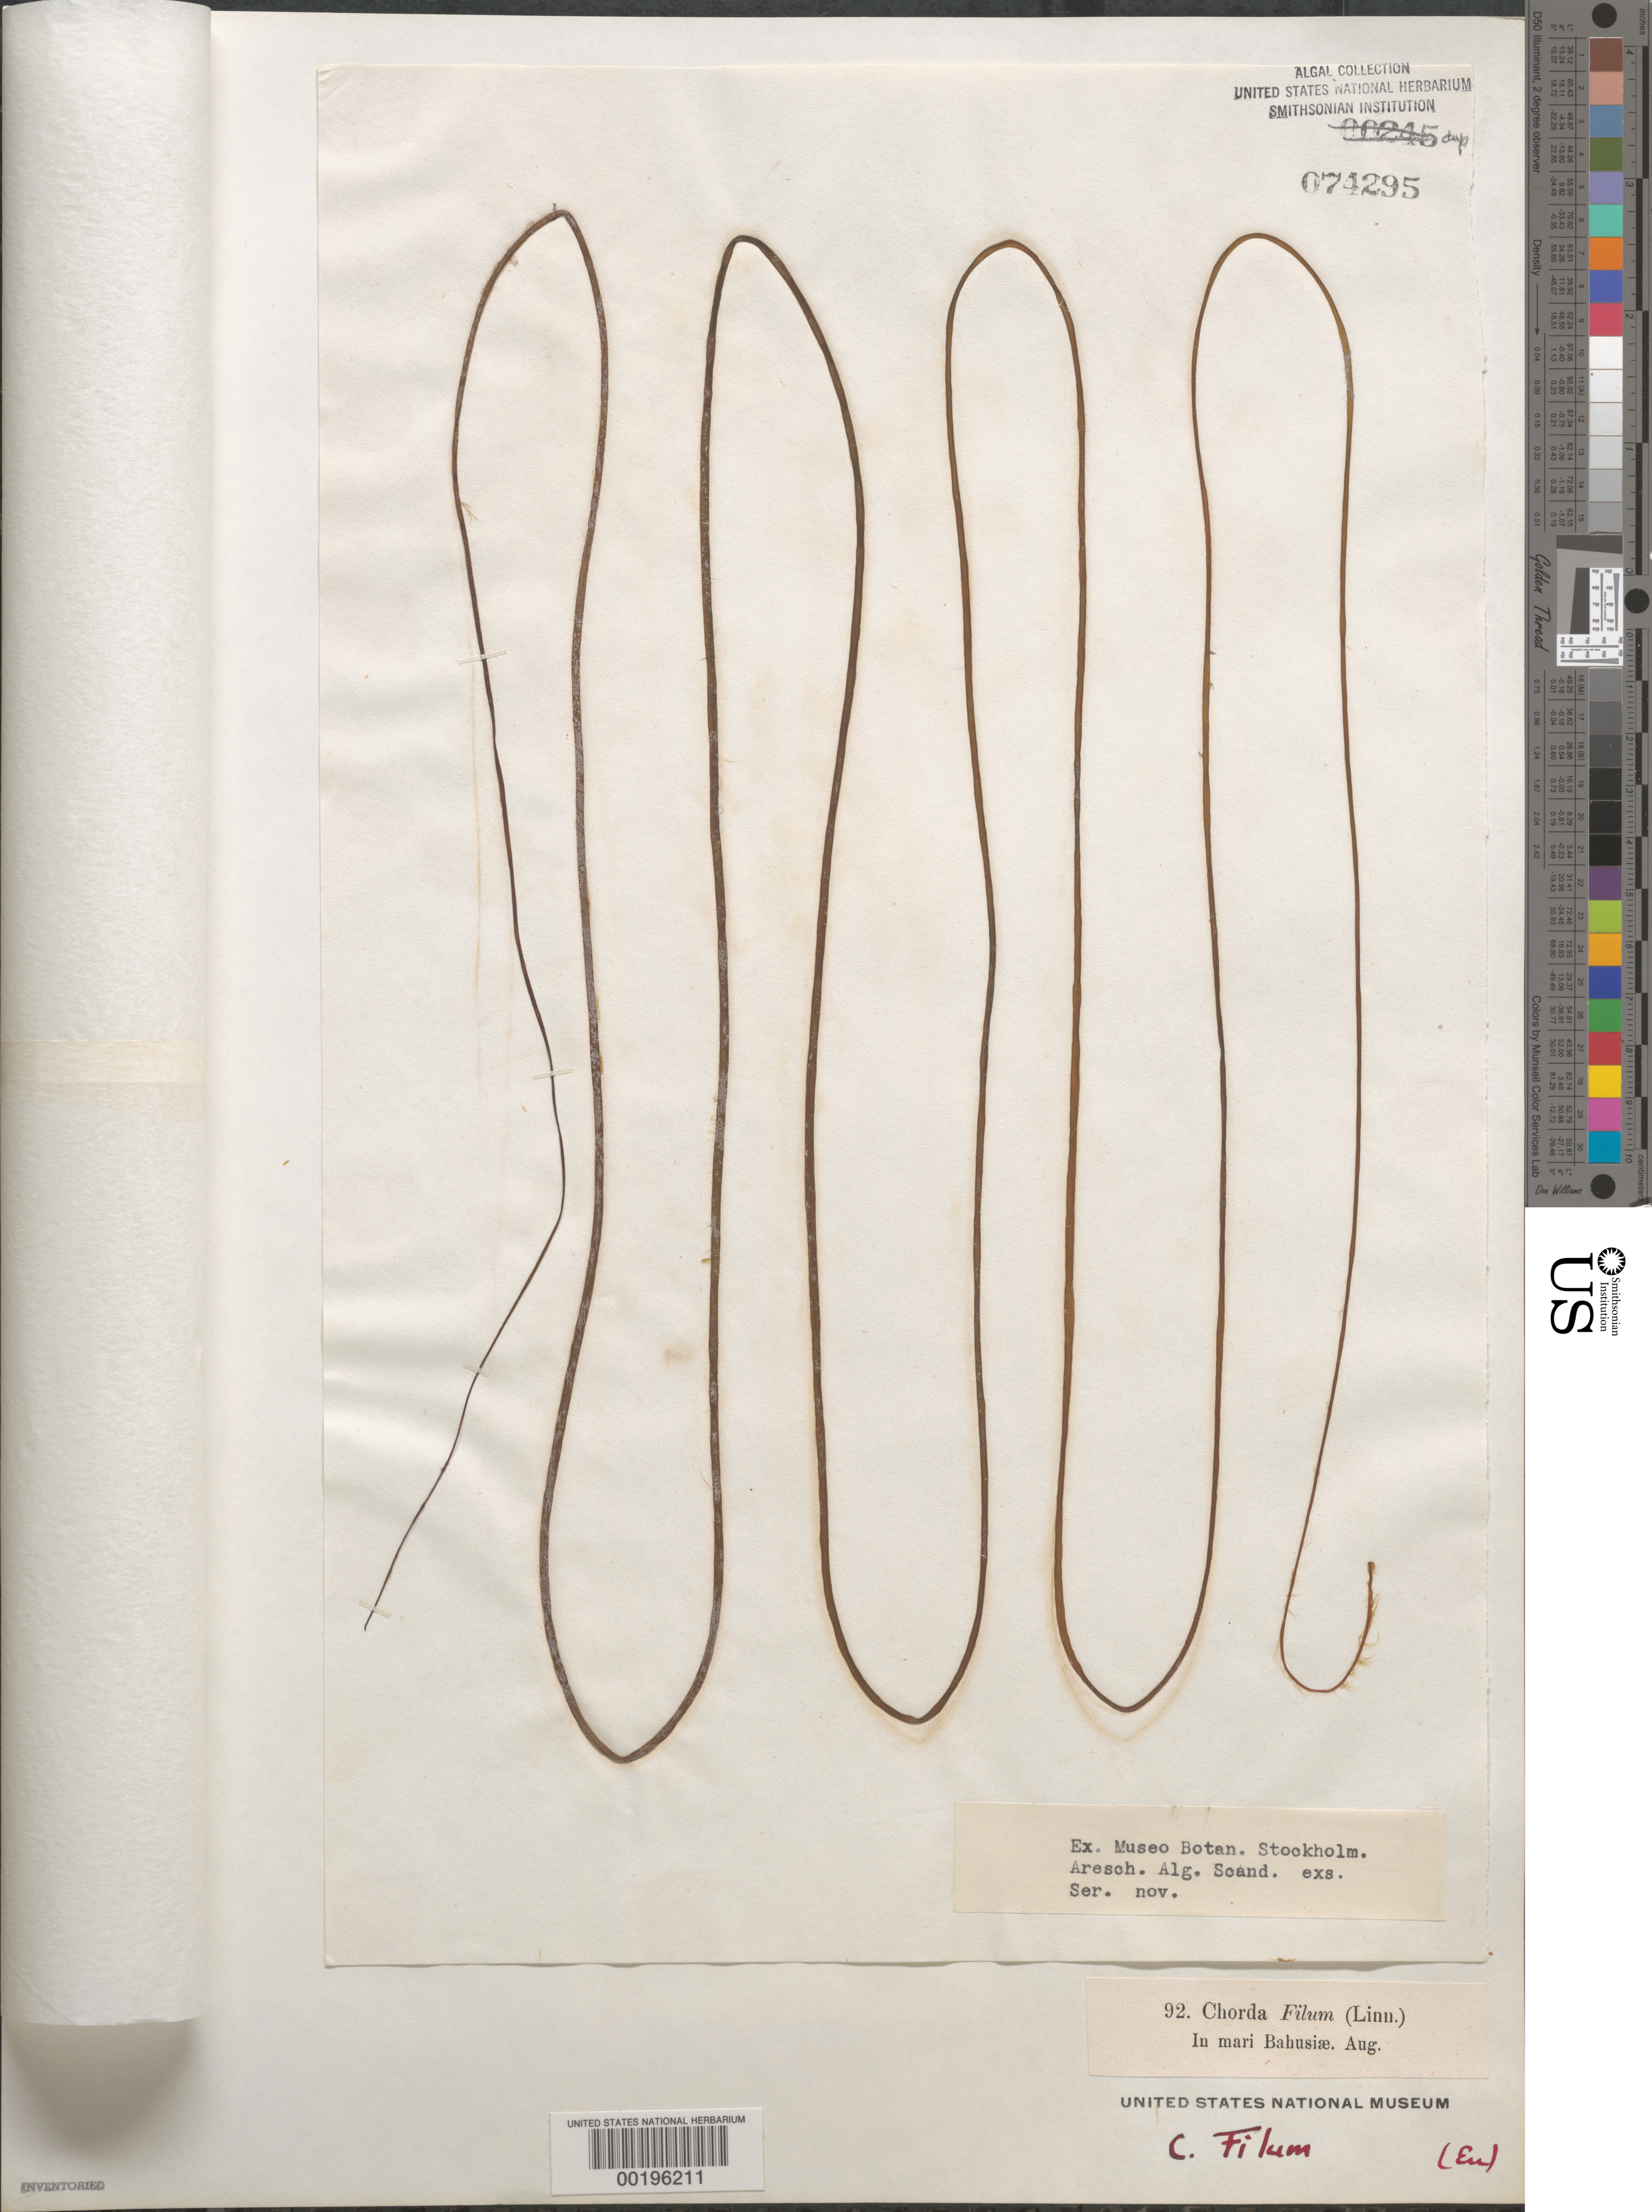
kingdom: Chromista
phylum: Ochrophyta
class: Phaeophyceae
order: Laminariales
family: Chordaceae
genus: Chorda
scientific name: Chorda filum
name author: (L.) Stackh.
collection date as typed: Aug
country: Sweden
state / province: Västra Götaland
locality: Bohus bay (mari bahusiae)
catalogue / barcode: US 74295